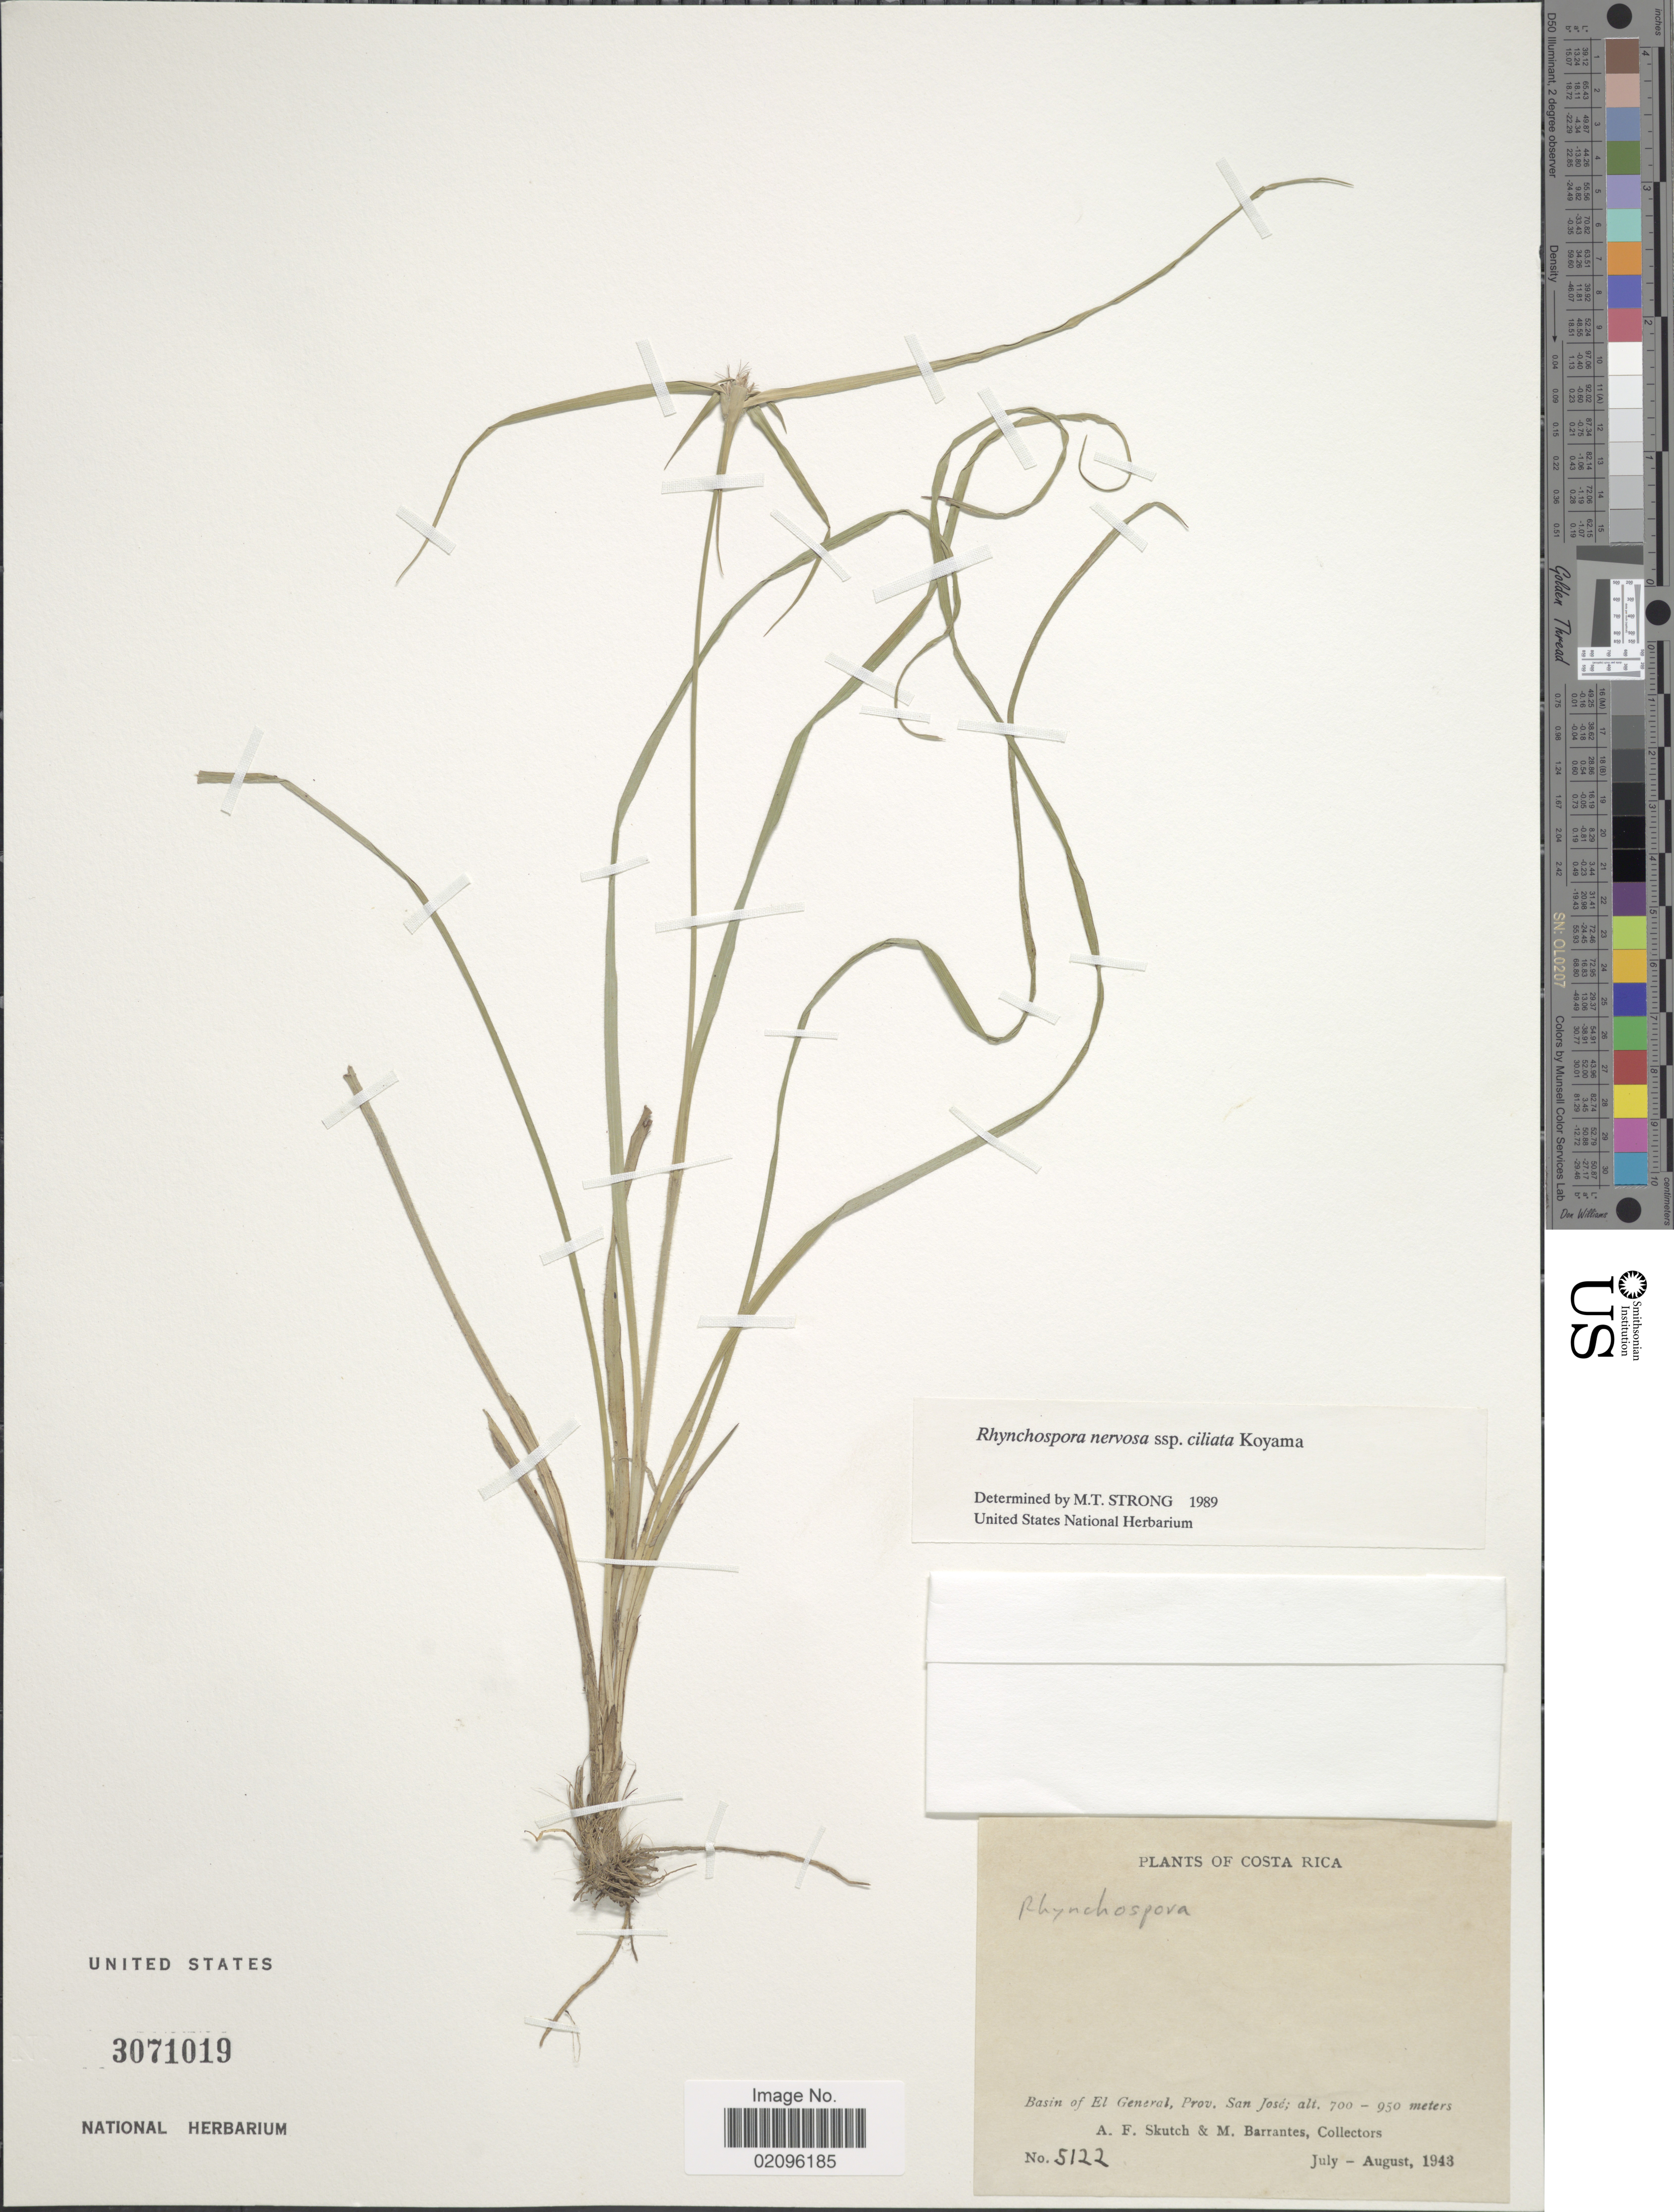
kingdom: Plantae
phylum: Tracheophyta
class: Liliopsida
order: Poales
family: Cyperaceae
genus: Rhynchospora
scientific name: Rhynchospora nervosa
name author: (Vahl) Boeckeler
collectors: A. F. Skutch & M. Barrantes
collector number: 5122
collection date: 1943-07/1943-08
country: Costa Rica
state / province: San José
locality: Basin of El General.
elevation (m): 700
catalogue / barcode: US 3071019